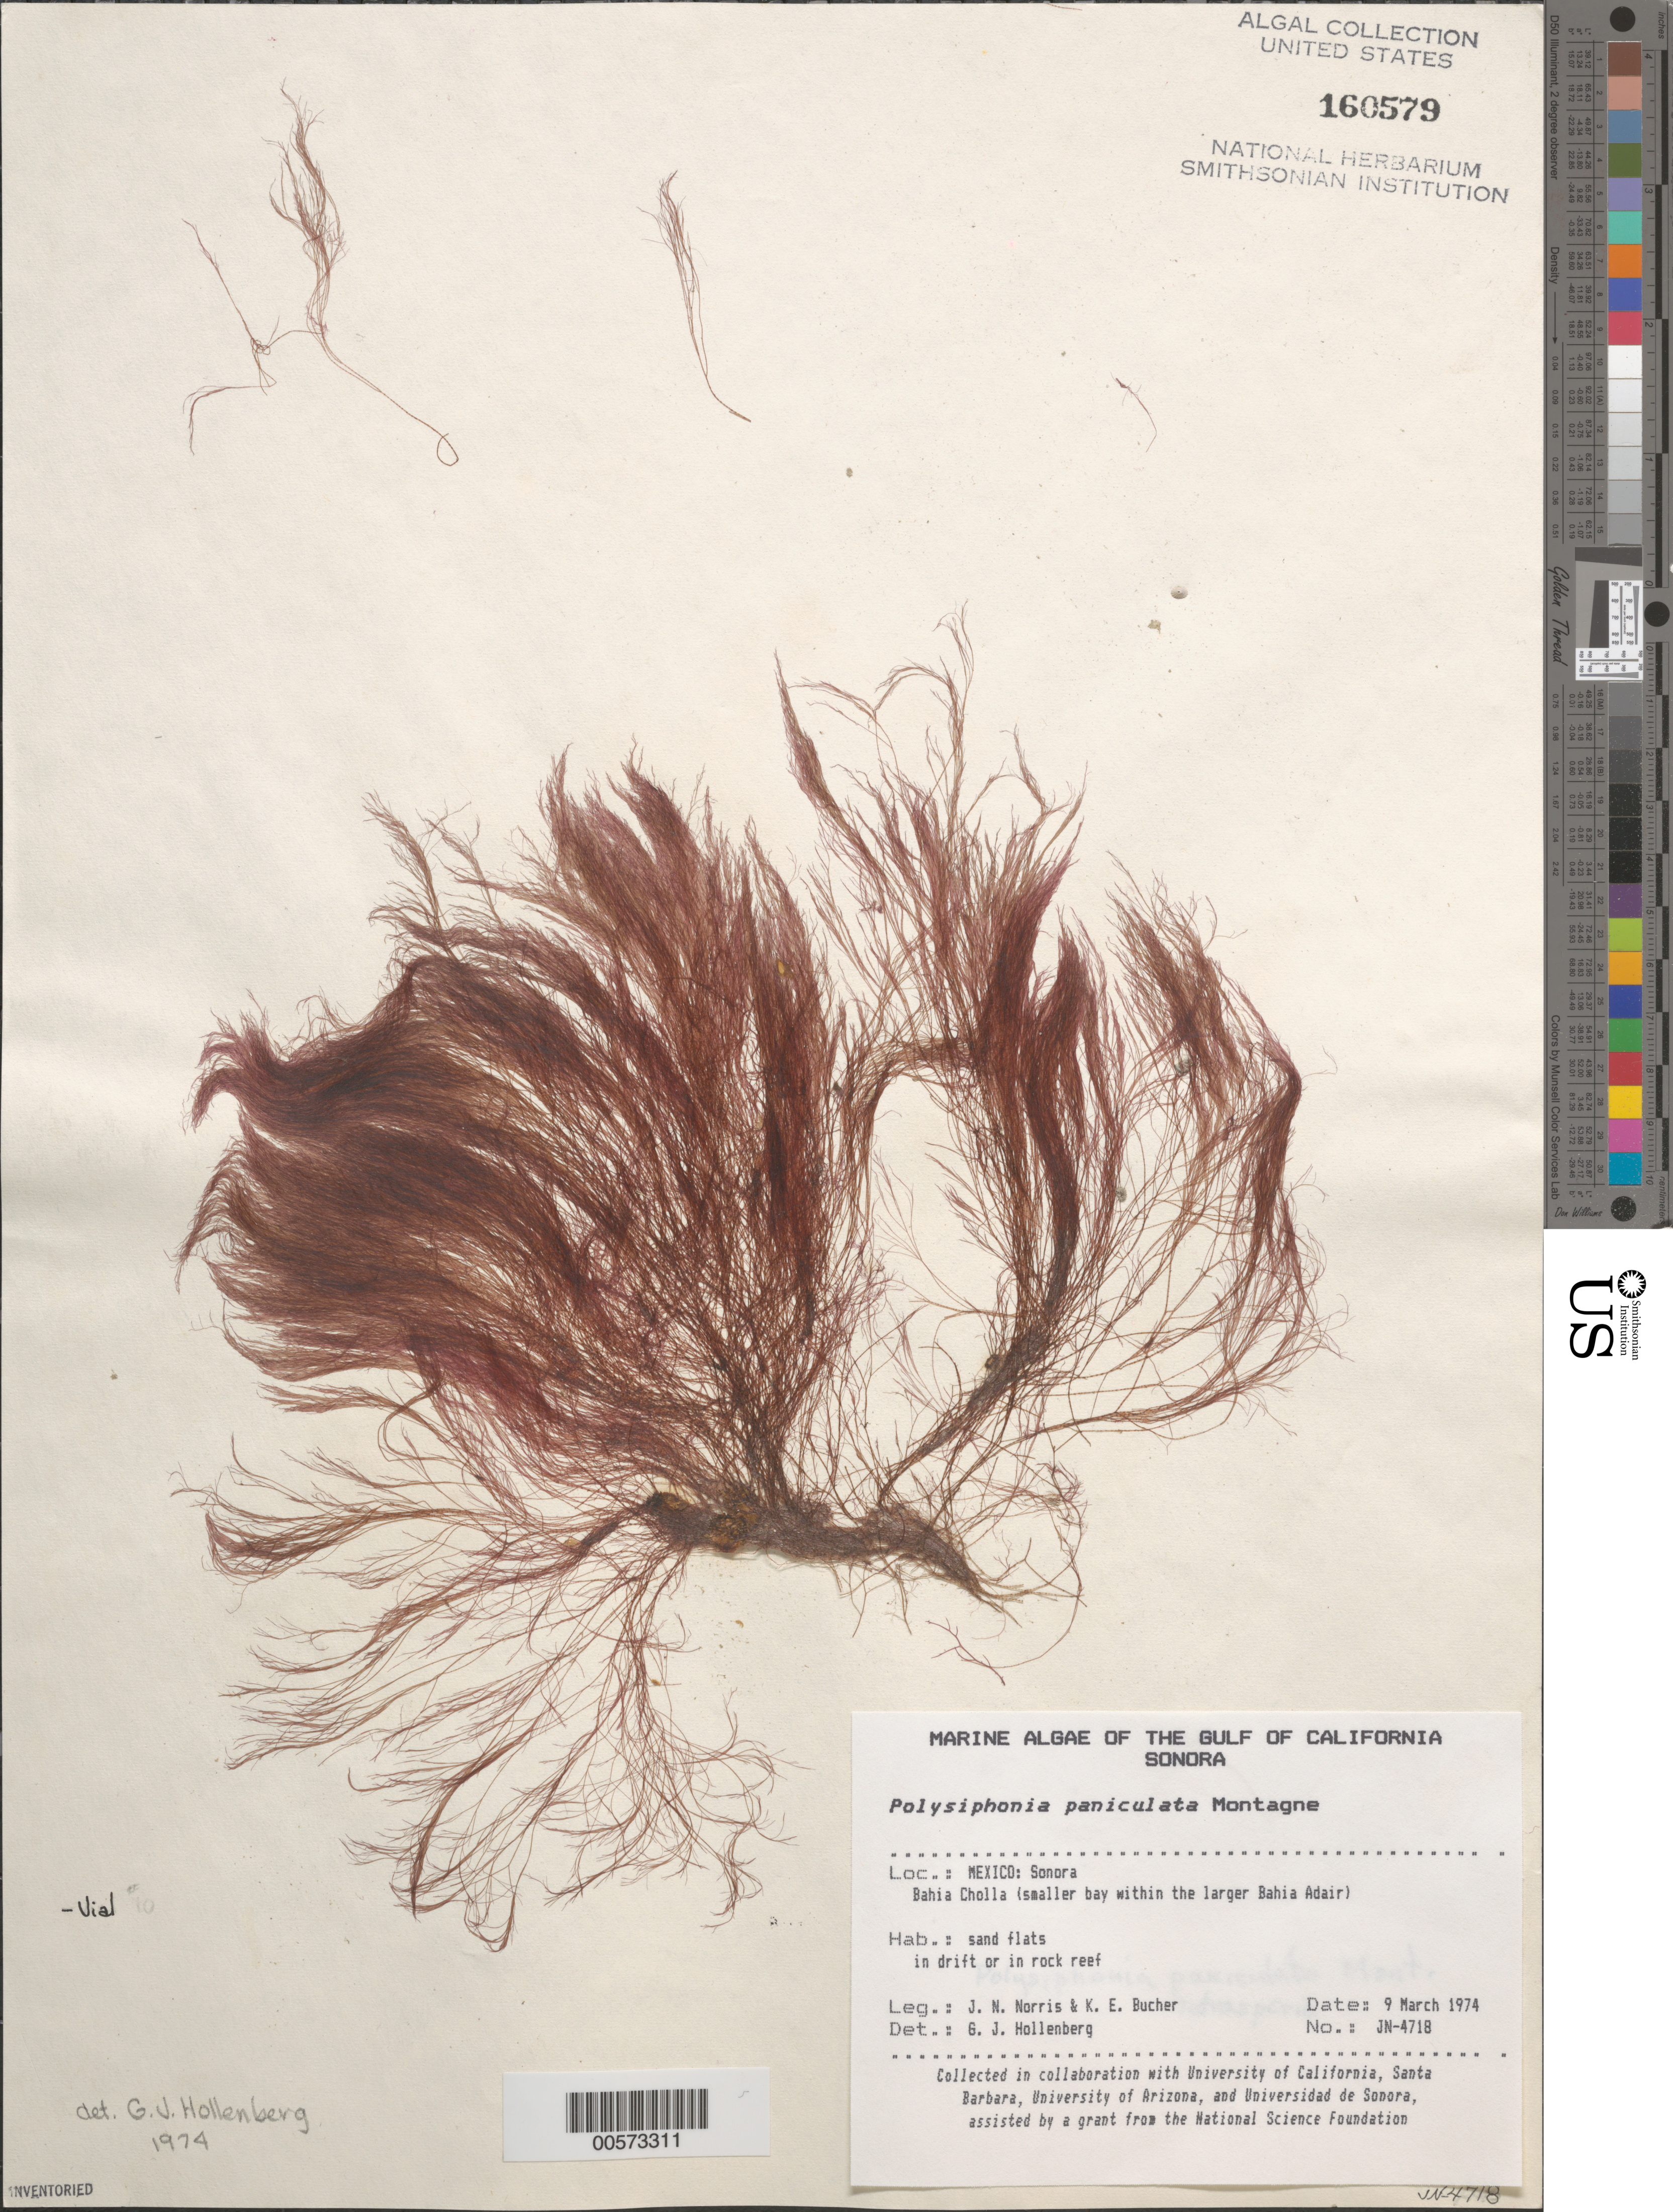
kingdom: Plantae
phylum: Rhodophyta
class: Florideophyceae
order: Ceramiales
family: Rhodomelaceae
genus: Eutrichosiphonia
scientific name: Eutrichosiphonia paniculata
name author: (Mont.) D.E.Bustamante & T.O. Cho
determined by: Algae name updating Project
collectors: J. N. Norris & K. E. Bucher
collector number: JN-4718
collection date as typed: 09 Mar 1974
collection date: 1974-03-09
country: Mexico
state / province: Sonora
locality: Bahia Cholla, Bahia Adair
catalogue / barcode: US 160579